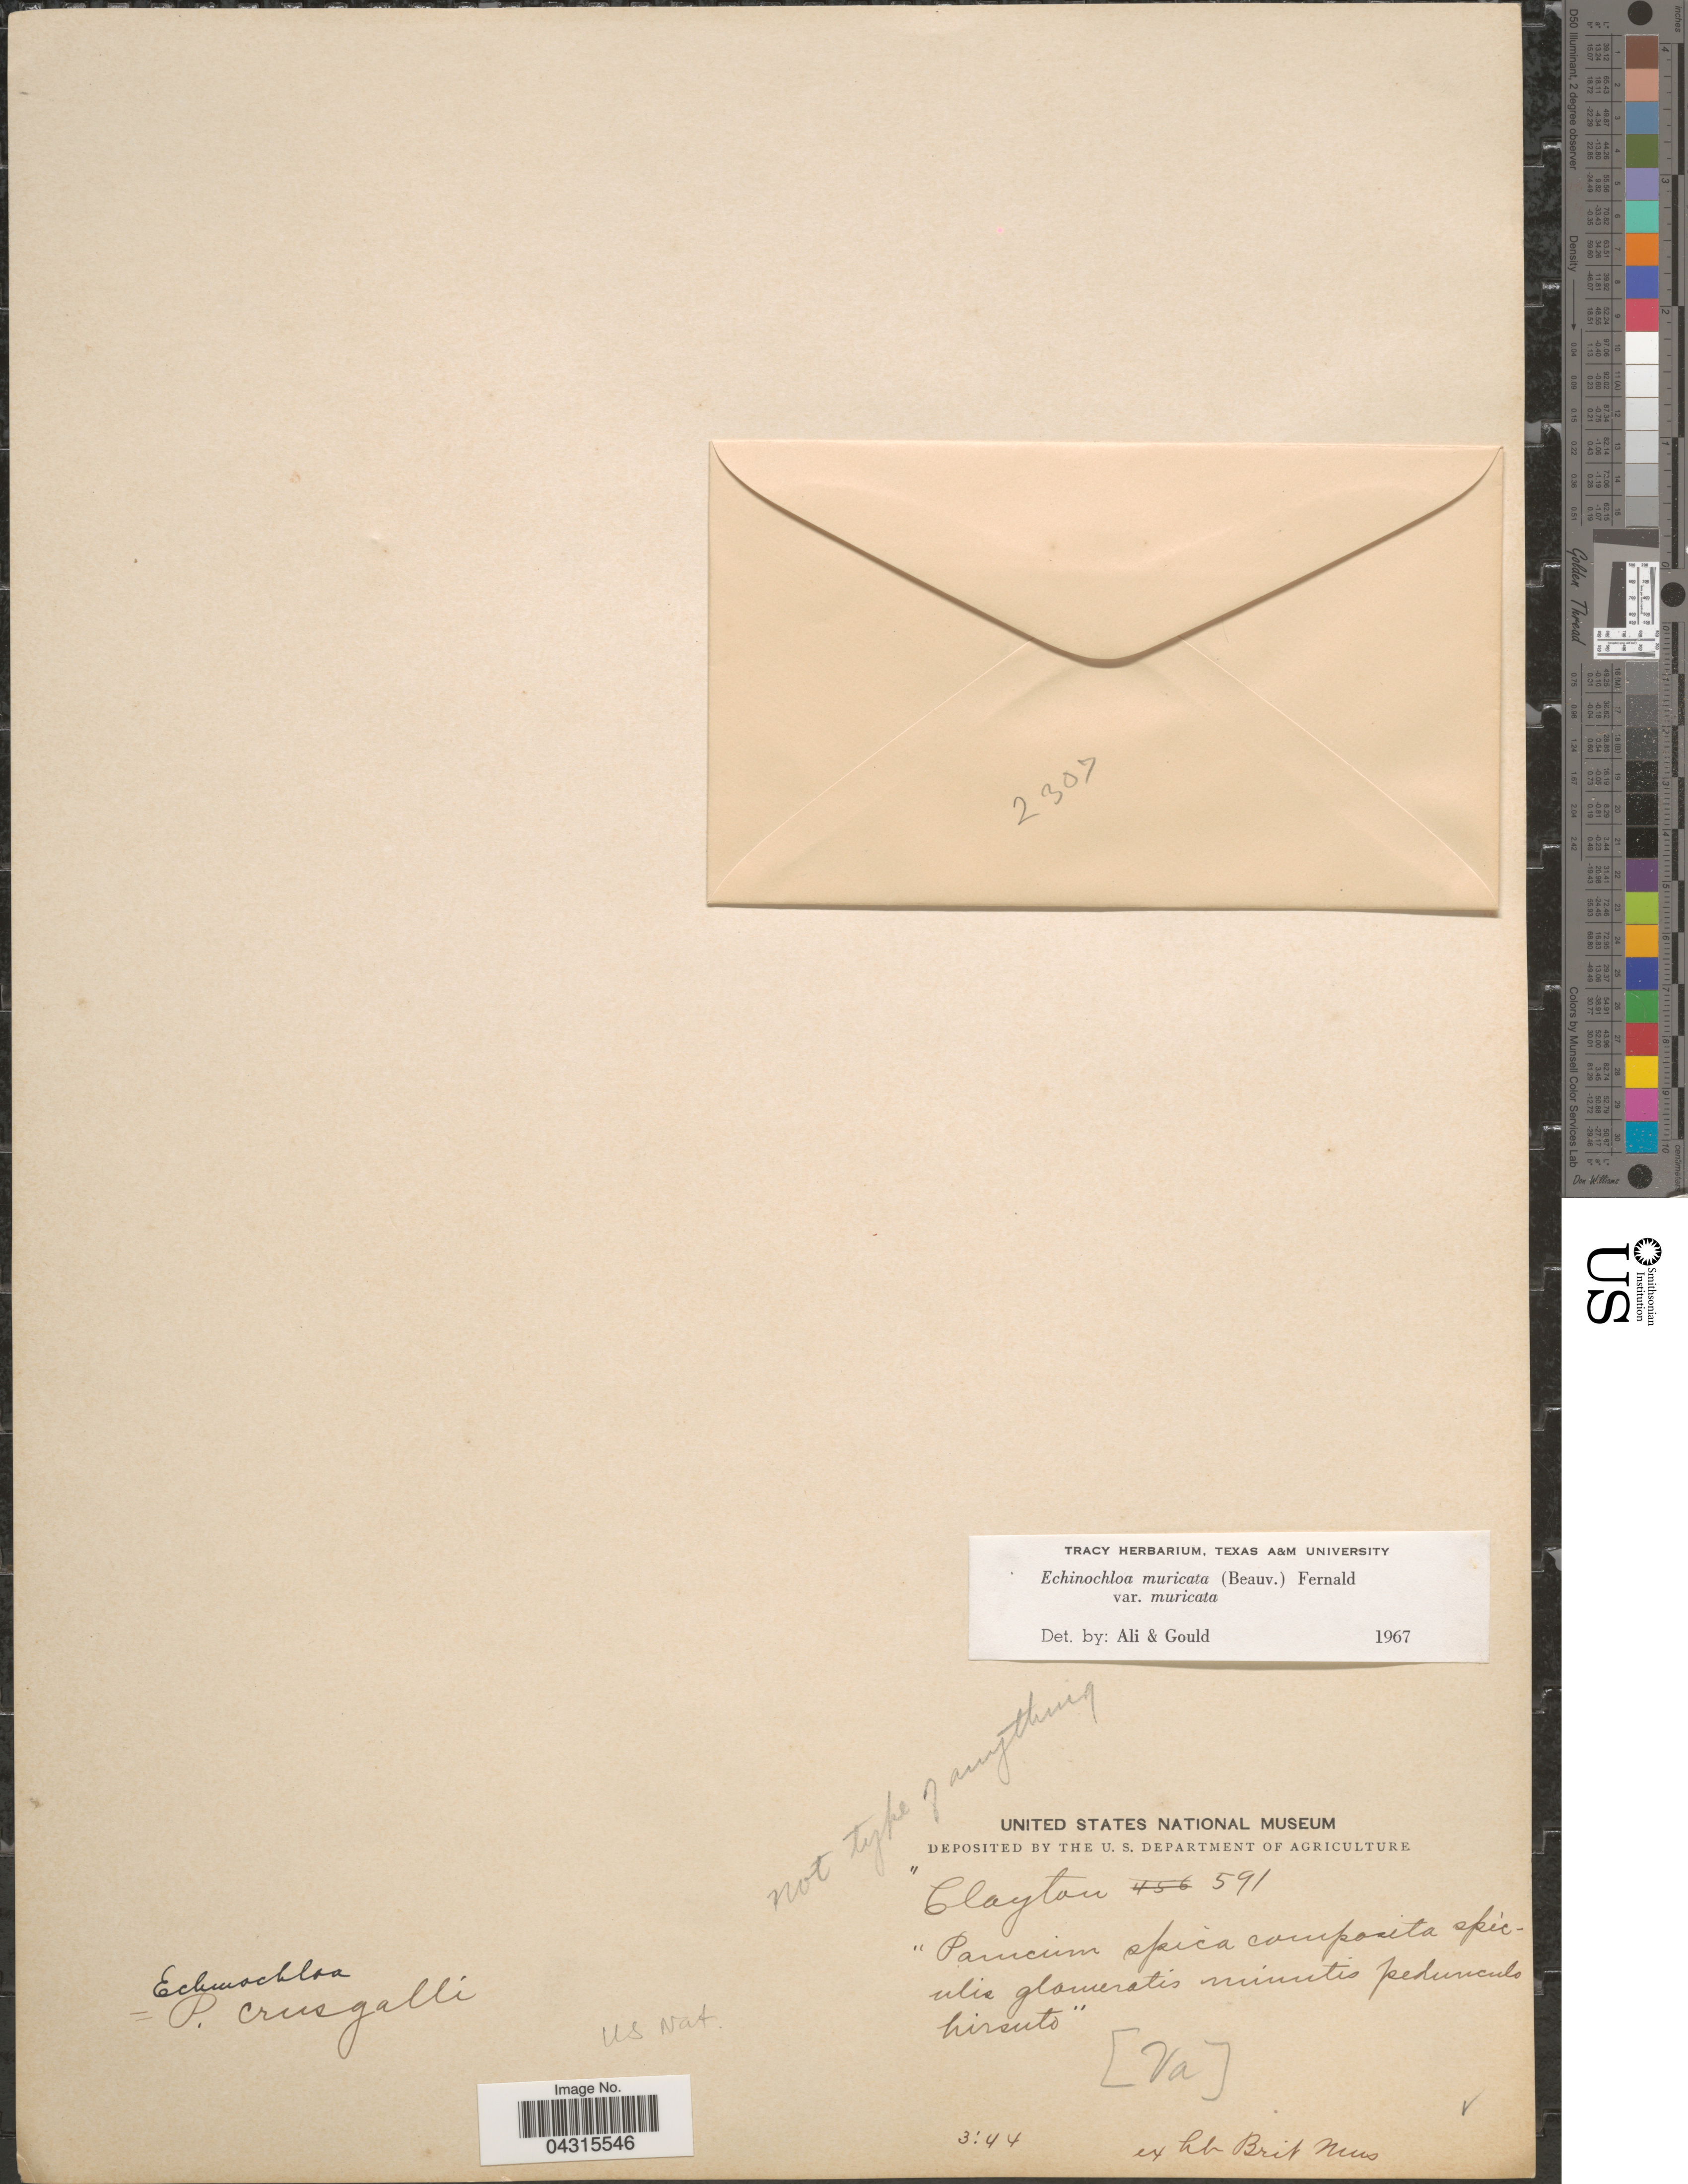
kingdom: Plantae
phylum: Tracheophyta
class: Liliopsida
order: Poales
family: Poaceae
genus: Echinochloa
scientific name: Echinochloa muricata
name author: (P. Beauv.) Fernald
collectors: Clayton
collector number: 591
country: United States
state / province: Virginia